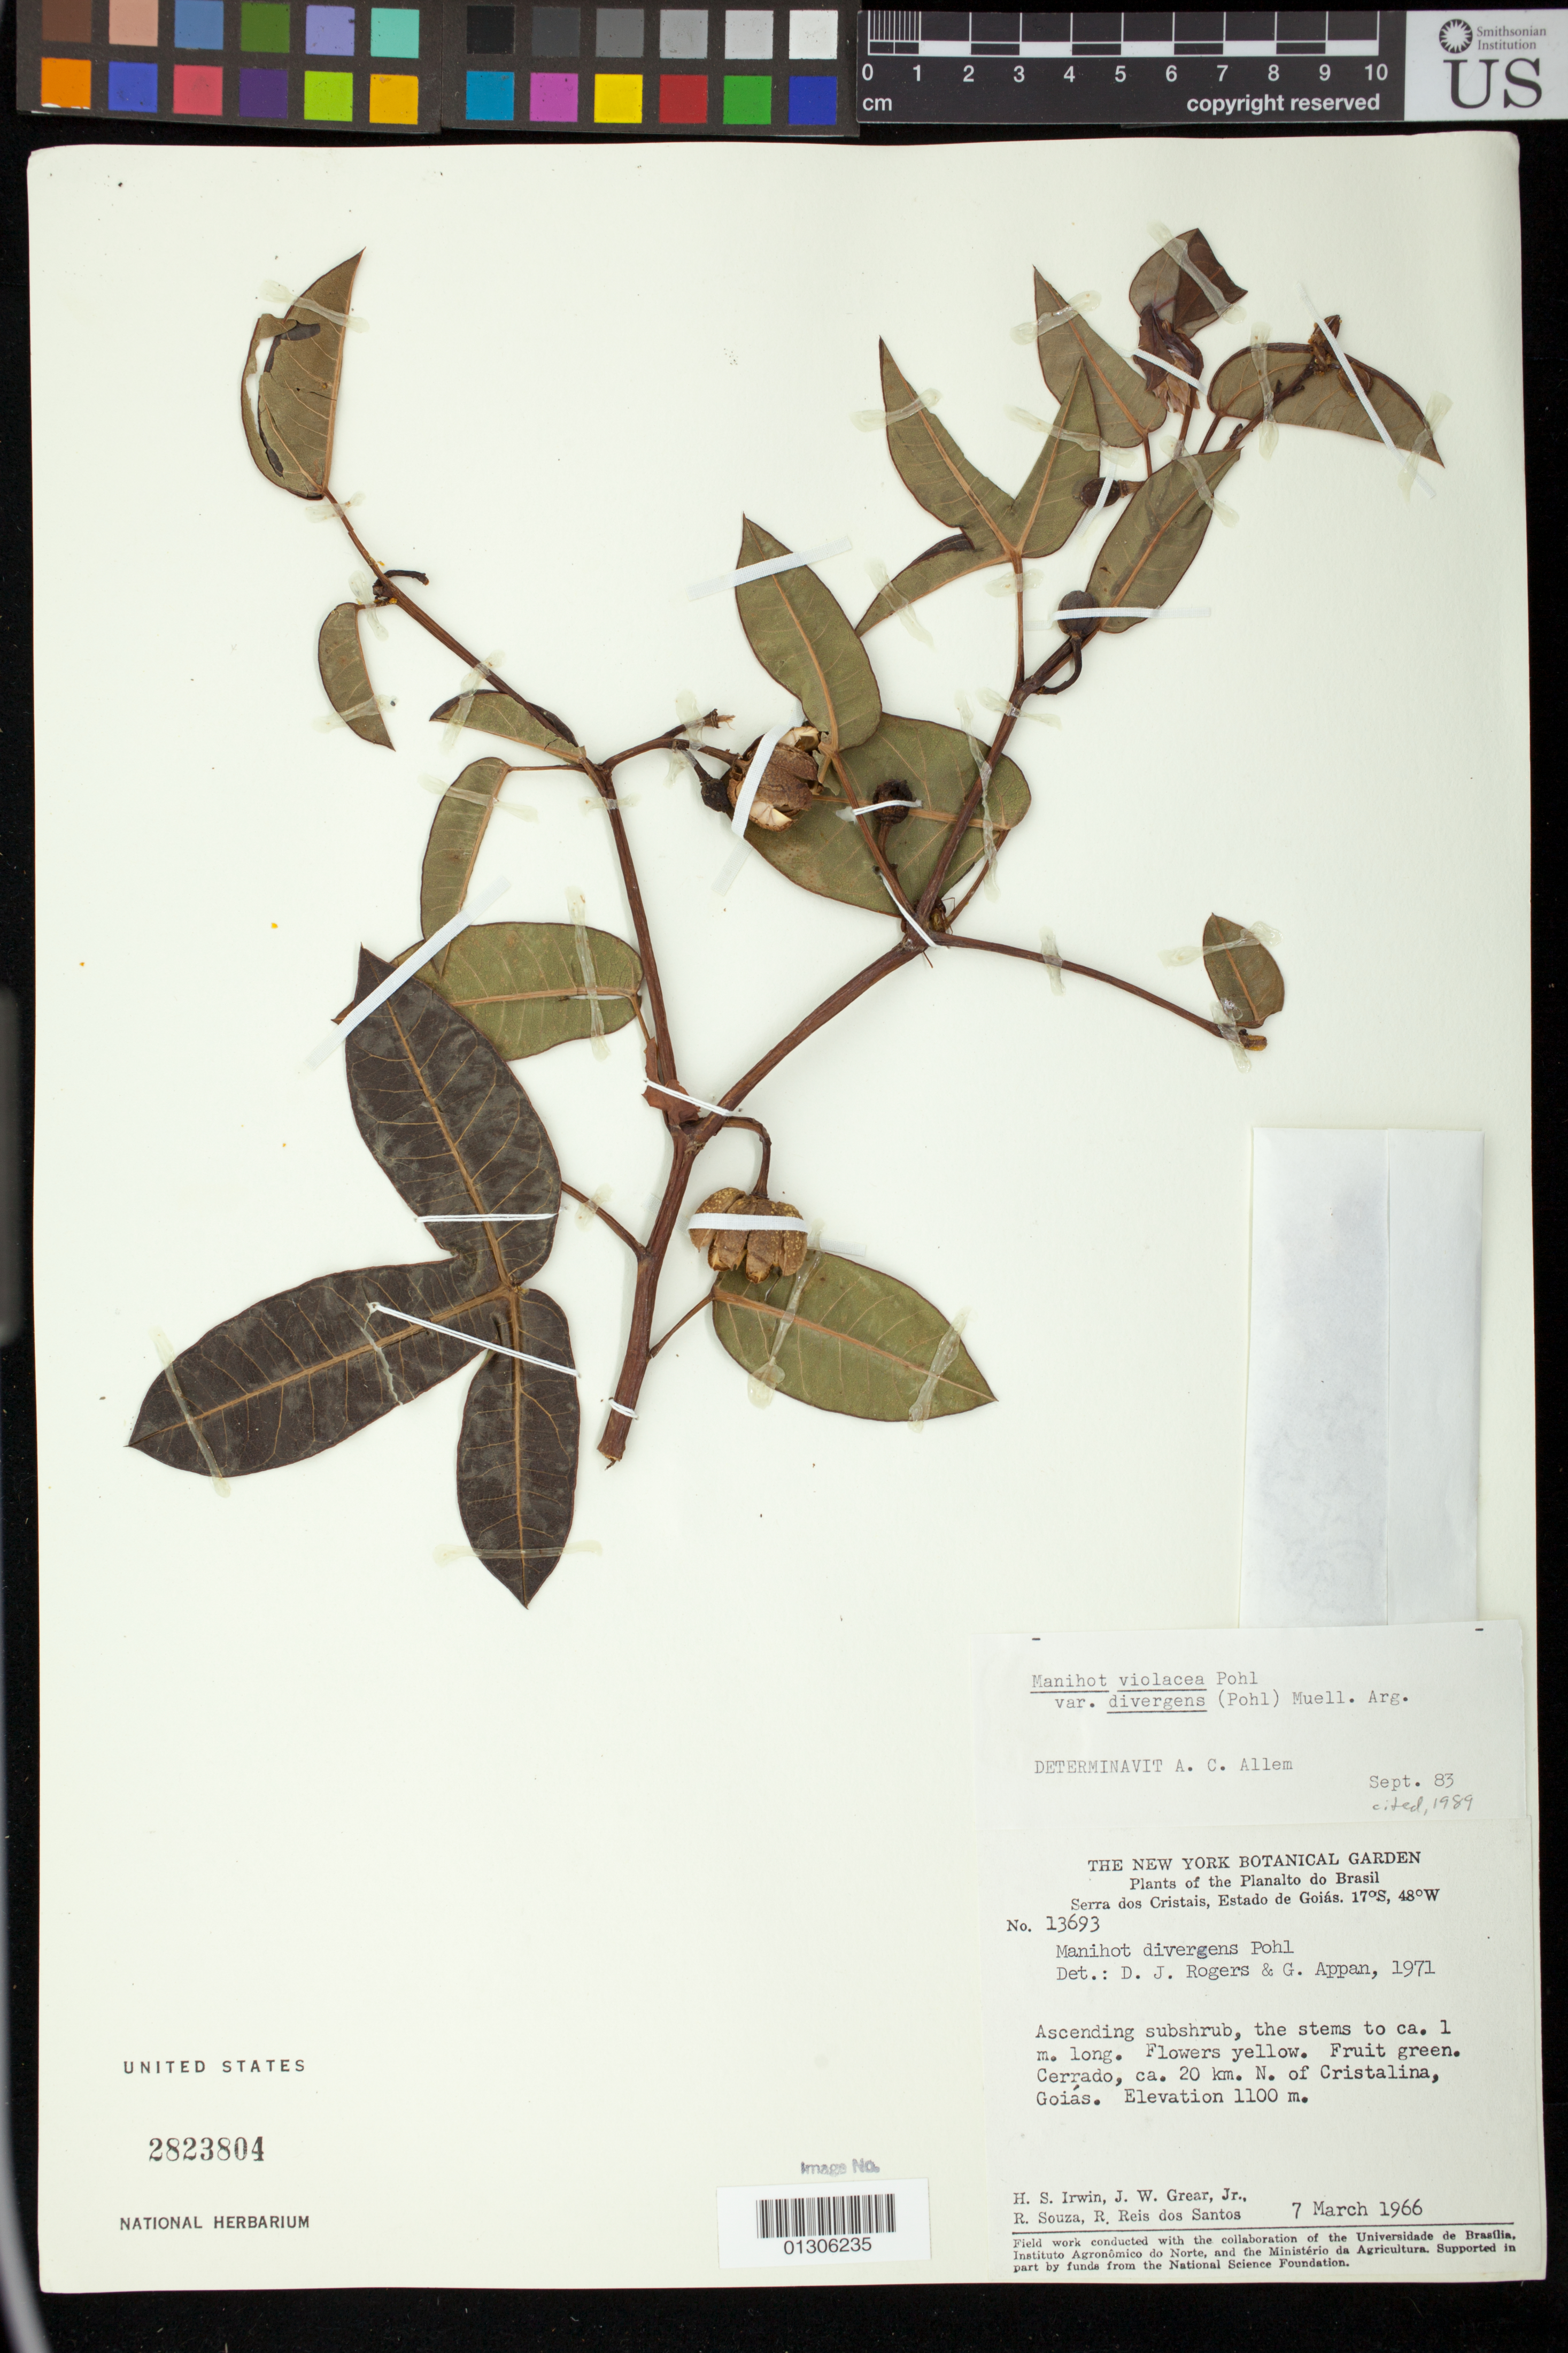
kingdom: Plantae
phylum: Tracheophyta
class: Magnoliopsida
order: Malpighiales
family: Euphorbiaceae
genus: Manihot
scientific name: Manihot divergens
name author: Pohl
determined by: Mendoza, M.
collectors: H. Irwin, J. W. Grear, R. Souza & R. Reis dos Santos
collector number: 13693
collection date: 1966-07-03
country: Brazil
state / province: Goiás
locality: ca. 20 km. N. of Cristalina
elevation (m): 1100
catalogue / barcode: US 2823804